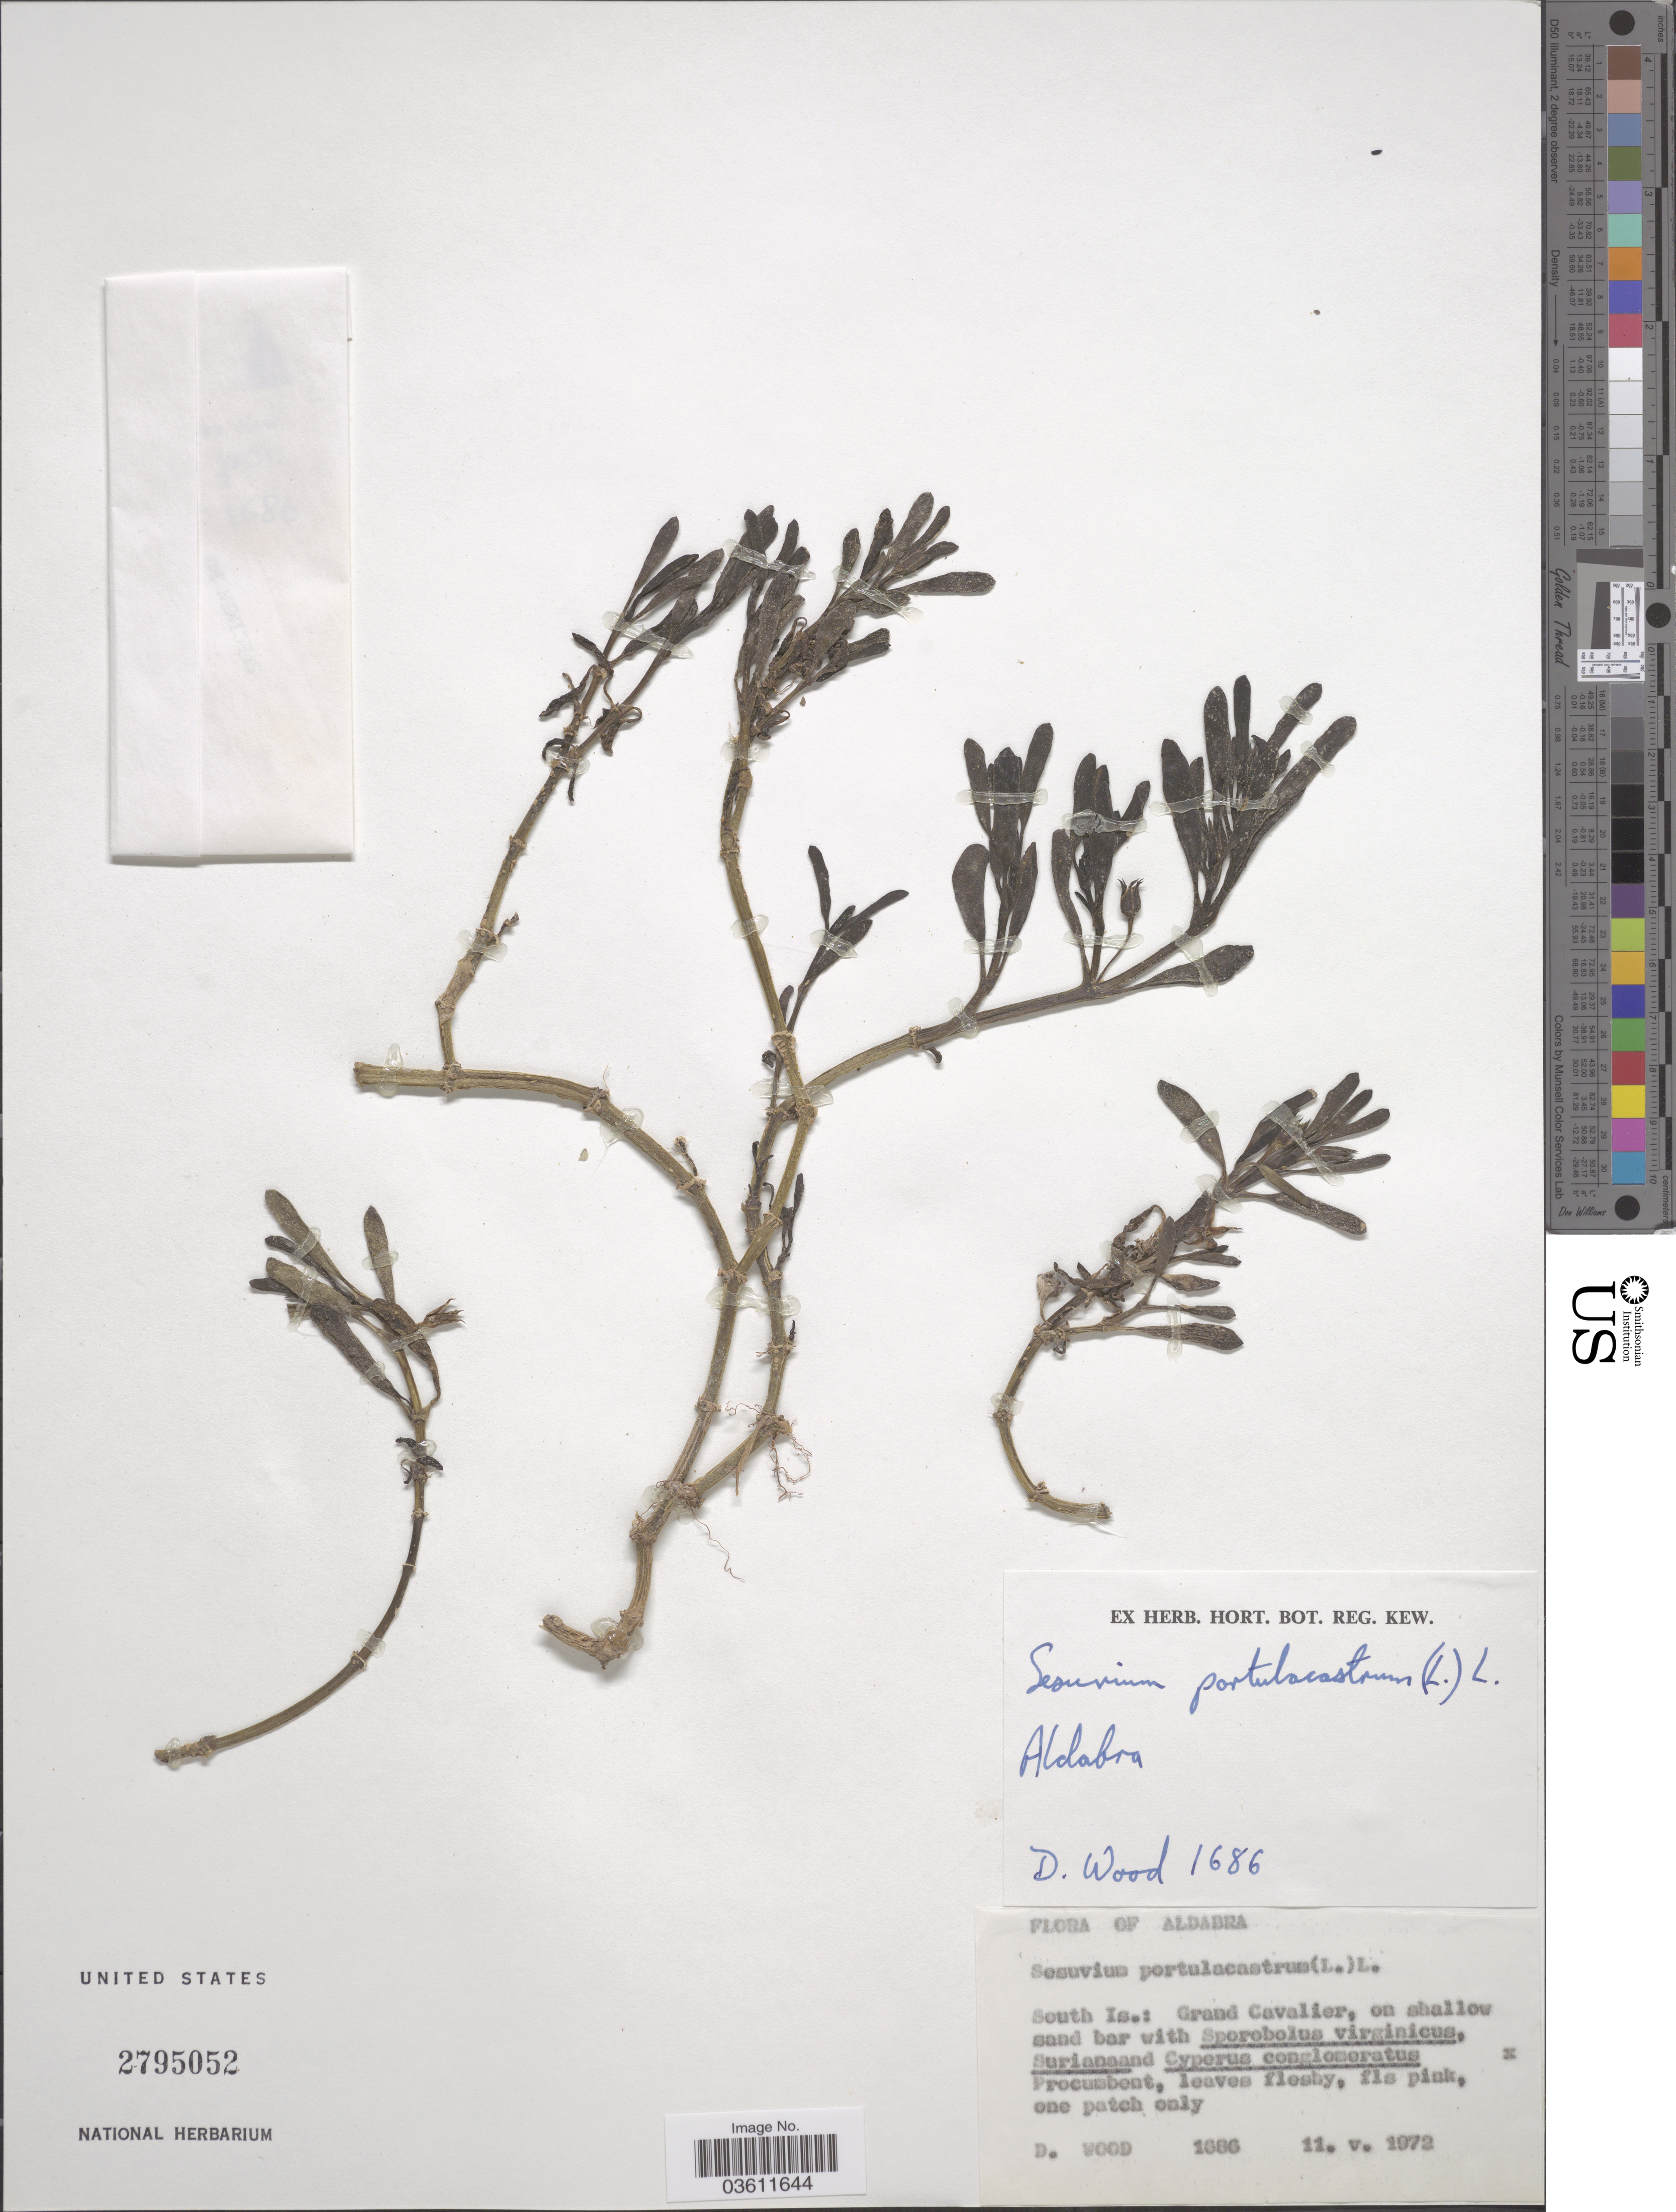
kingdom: Plantae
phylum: Tracheophyta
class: Magnoliopsida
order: Caryophyllales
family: Aizoaceae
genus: Sesuvium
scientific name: Sesuvium portulacastrum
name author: (L.) L.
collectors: D. Wood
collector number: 1686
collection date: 1972-05-11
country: Seychelles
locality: Aldabra. South Is.: Grand Cavalier.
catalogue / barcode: US 2795052